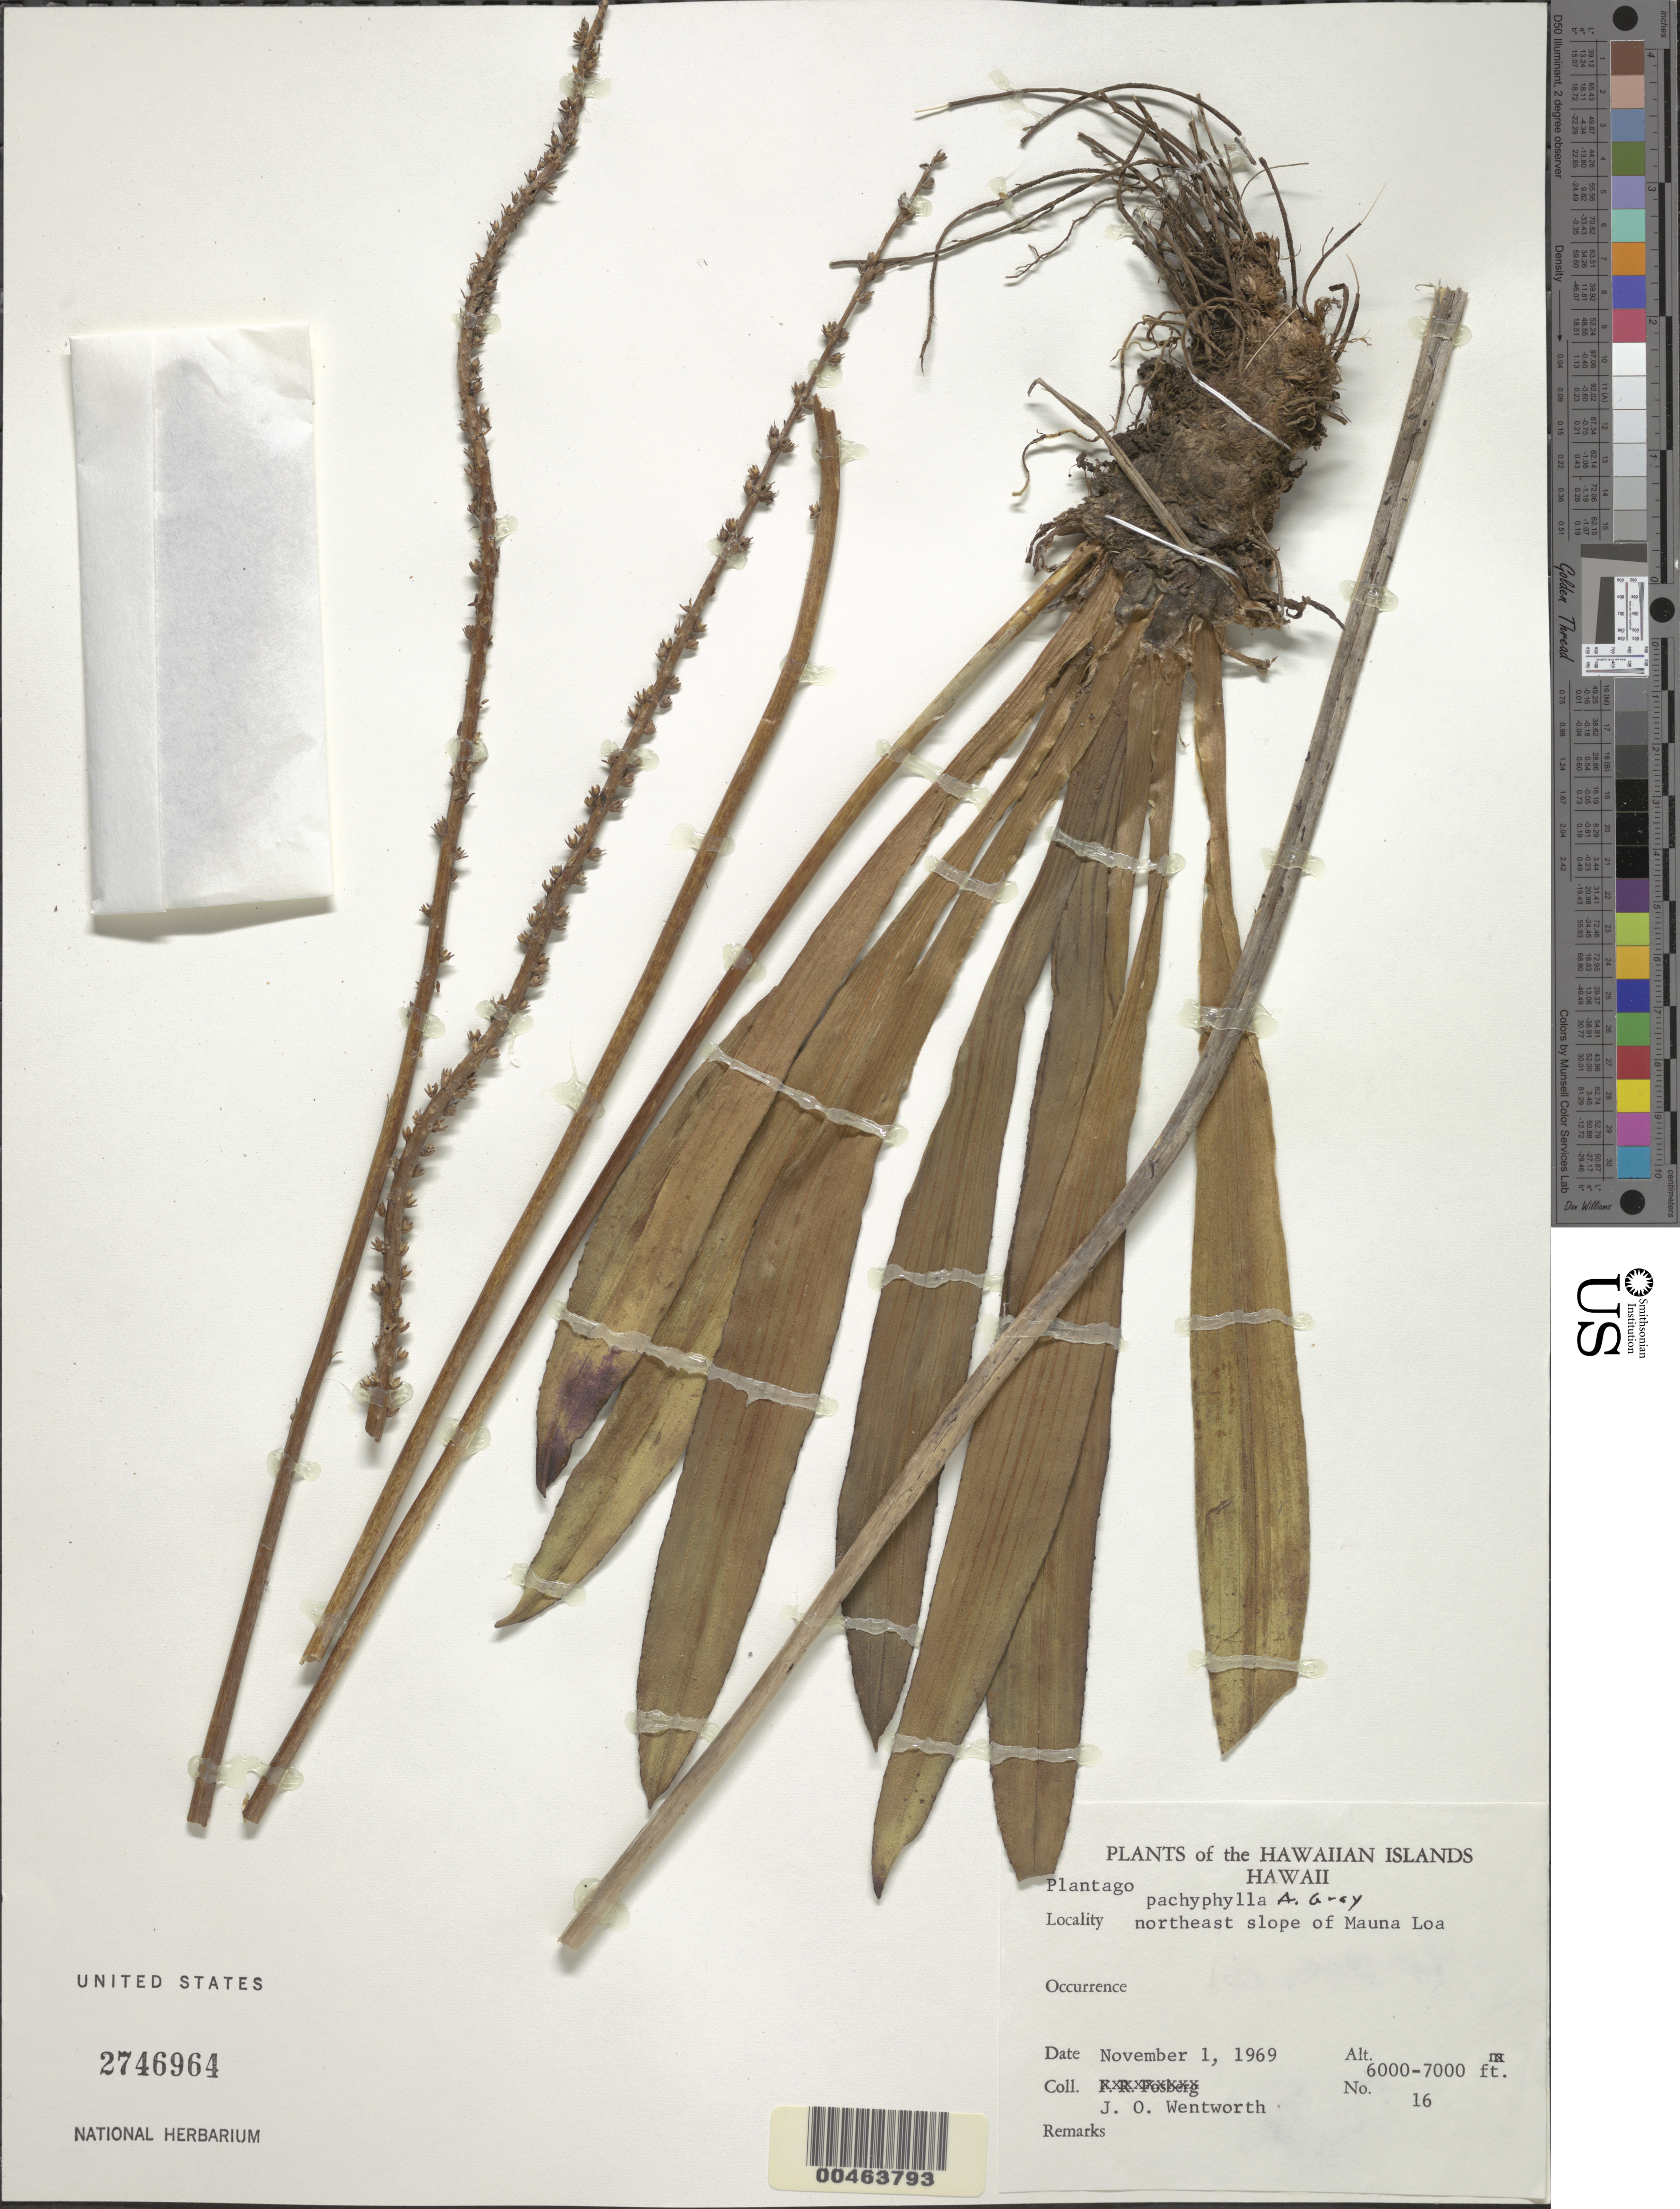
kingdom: Plantae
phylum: Tracheophyta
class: Magnoliopsida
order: Lamiales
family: Plantaginaceae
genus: Plantago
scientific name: Plantago pachyphylla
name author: A. Gray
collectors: J. Wentworth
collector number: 16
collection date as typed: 1 Nov 1969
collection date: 1969-11-01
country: United States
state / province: Hawaii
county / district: Hawaii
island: Hawaii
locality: northeast slope of Mauna Loa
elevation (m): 1829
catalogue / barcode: US 2746964